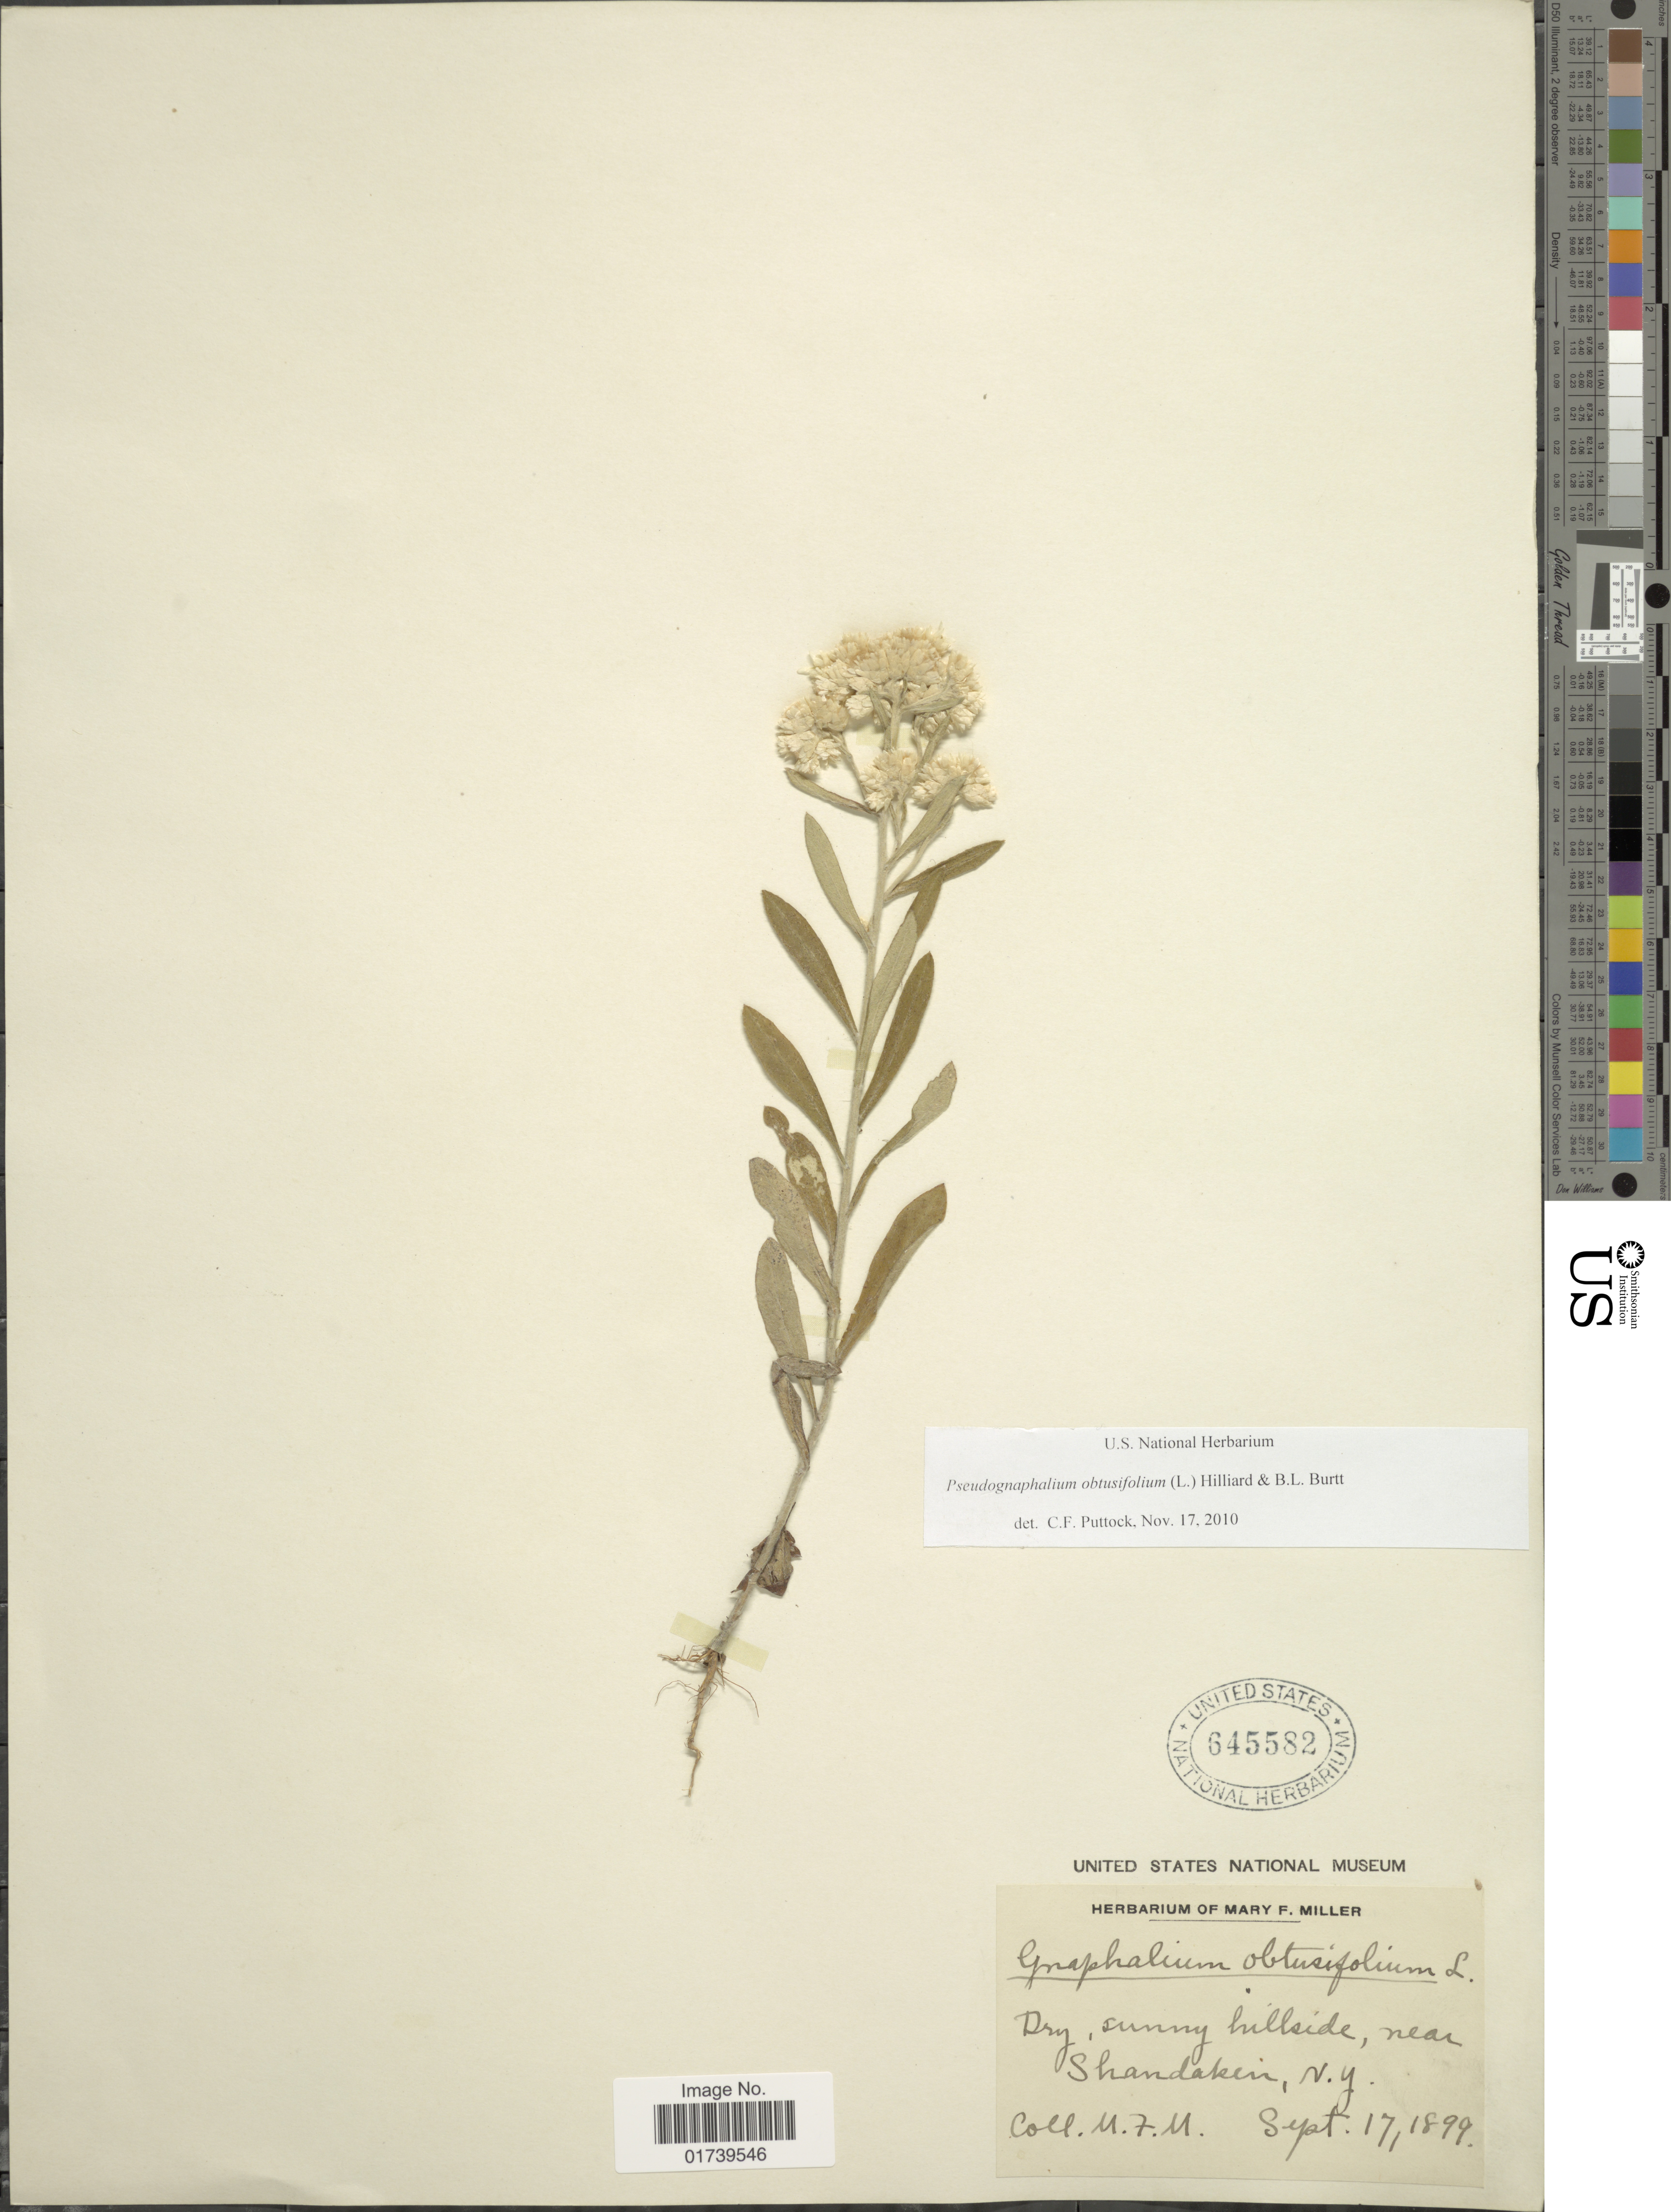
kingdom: Plantae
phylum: Tracheophyta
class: Magnoliopsida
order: Asterales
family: Asteraceae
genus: Pseudognaphalium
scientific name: Pseudognaphalium obtusifolium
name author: (L.) Hilliard & B.L. Burtt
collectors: M. F. Miller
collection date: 1899-09-17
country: United States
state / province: New York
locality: Near Shandaken, N. Y.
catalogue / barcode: US 645582